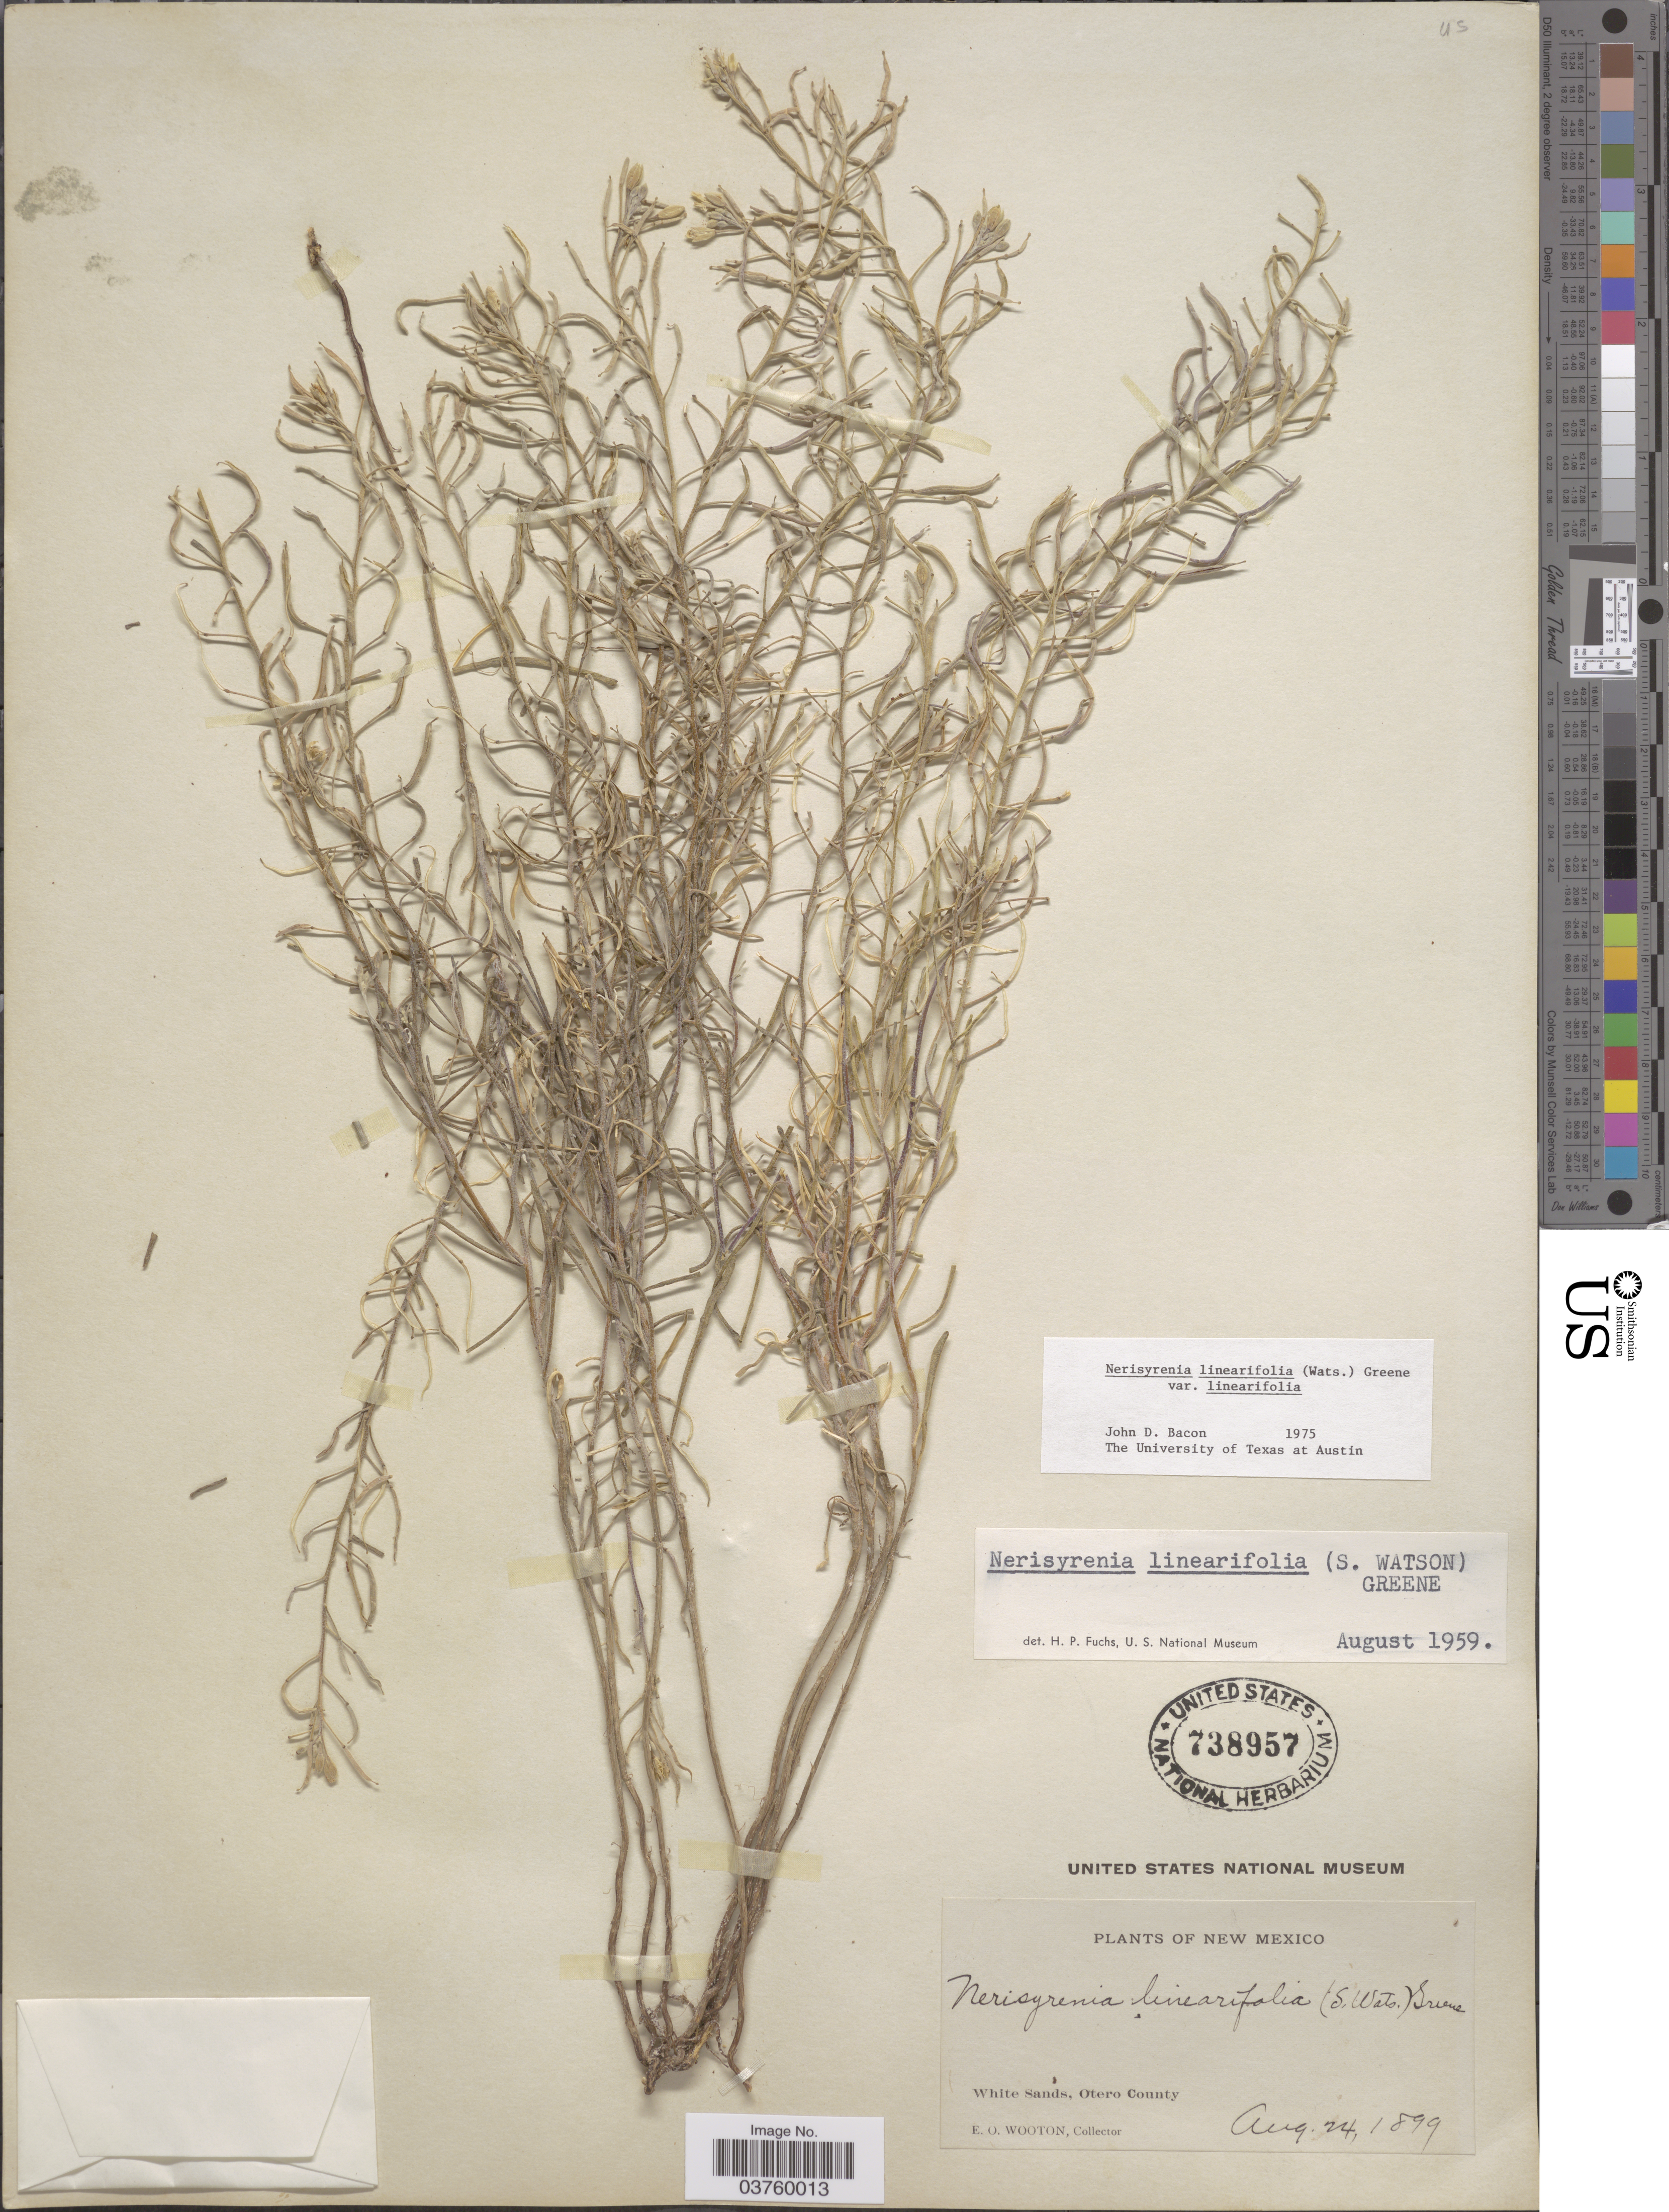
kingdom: Plantae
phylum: Tracheophyta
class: Magnoliopsida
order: Brassicales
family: Brassicaceae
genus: Nerisyrenia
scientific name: Nerisyrenia linearifolia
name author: (S. Watson) Greene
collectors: E. O. Wooton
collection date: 1899-08-24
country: United States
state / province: New Mexico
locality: White Sands, Otero County.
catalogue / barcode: US 738957